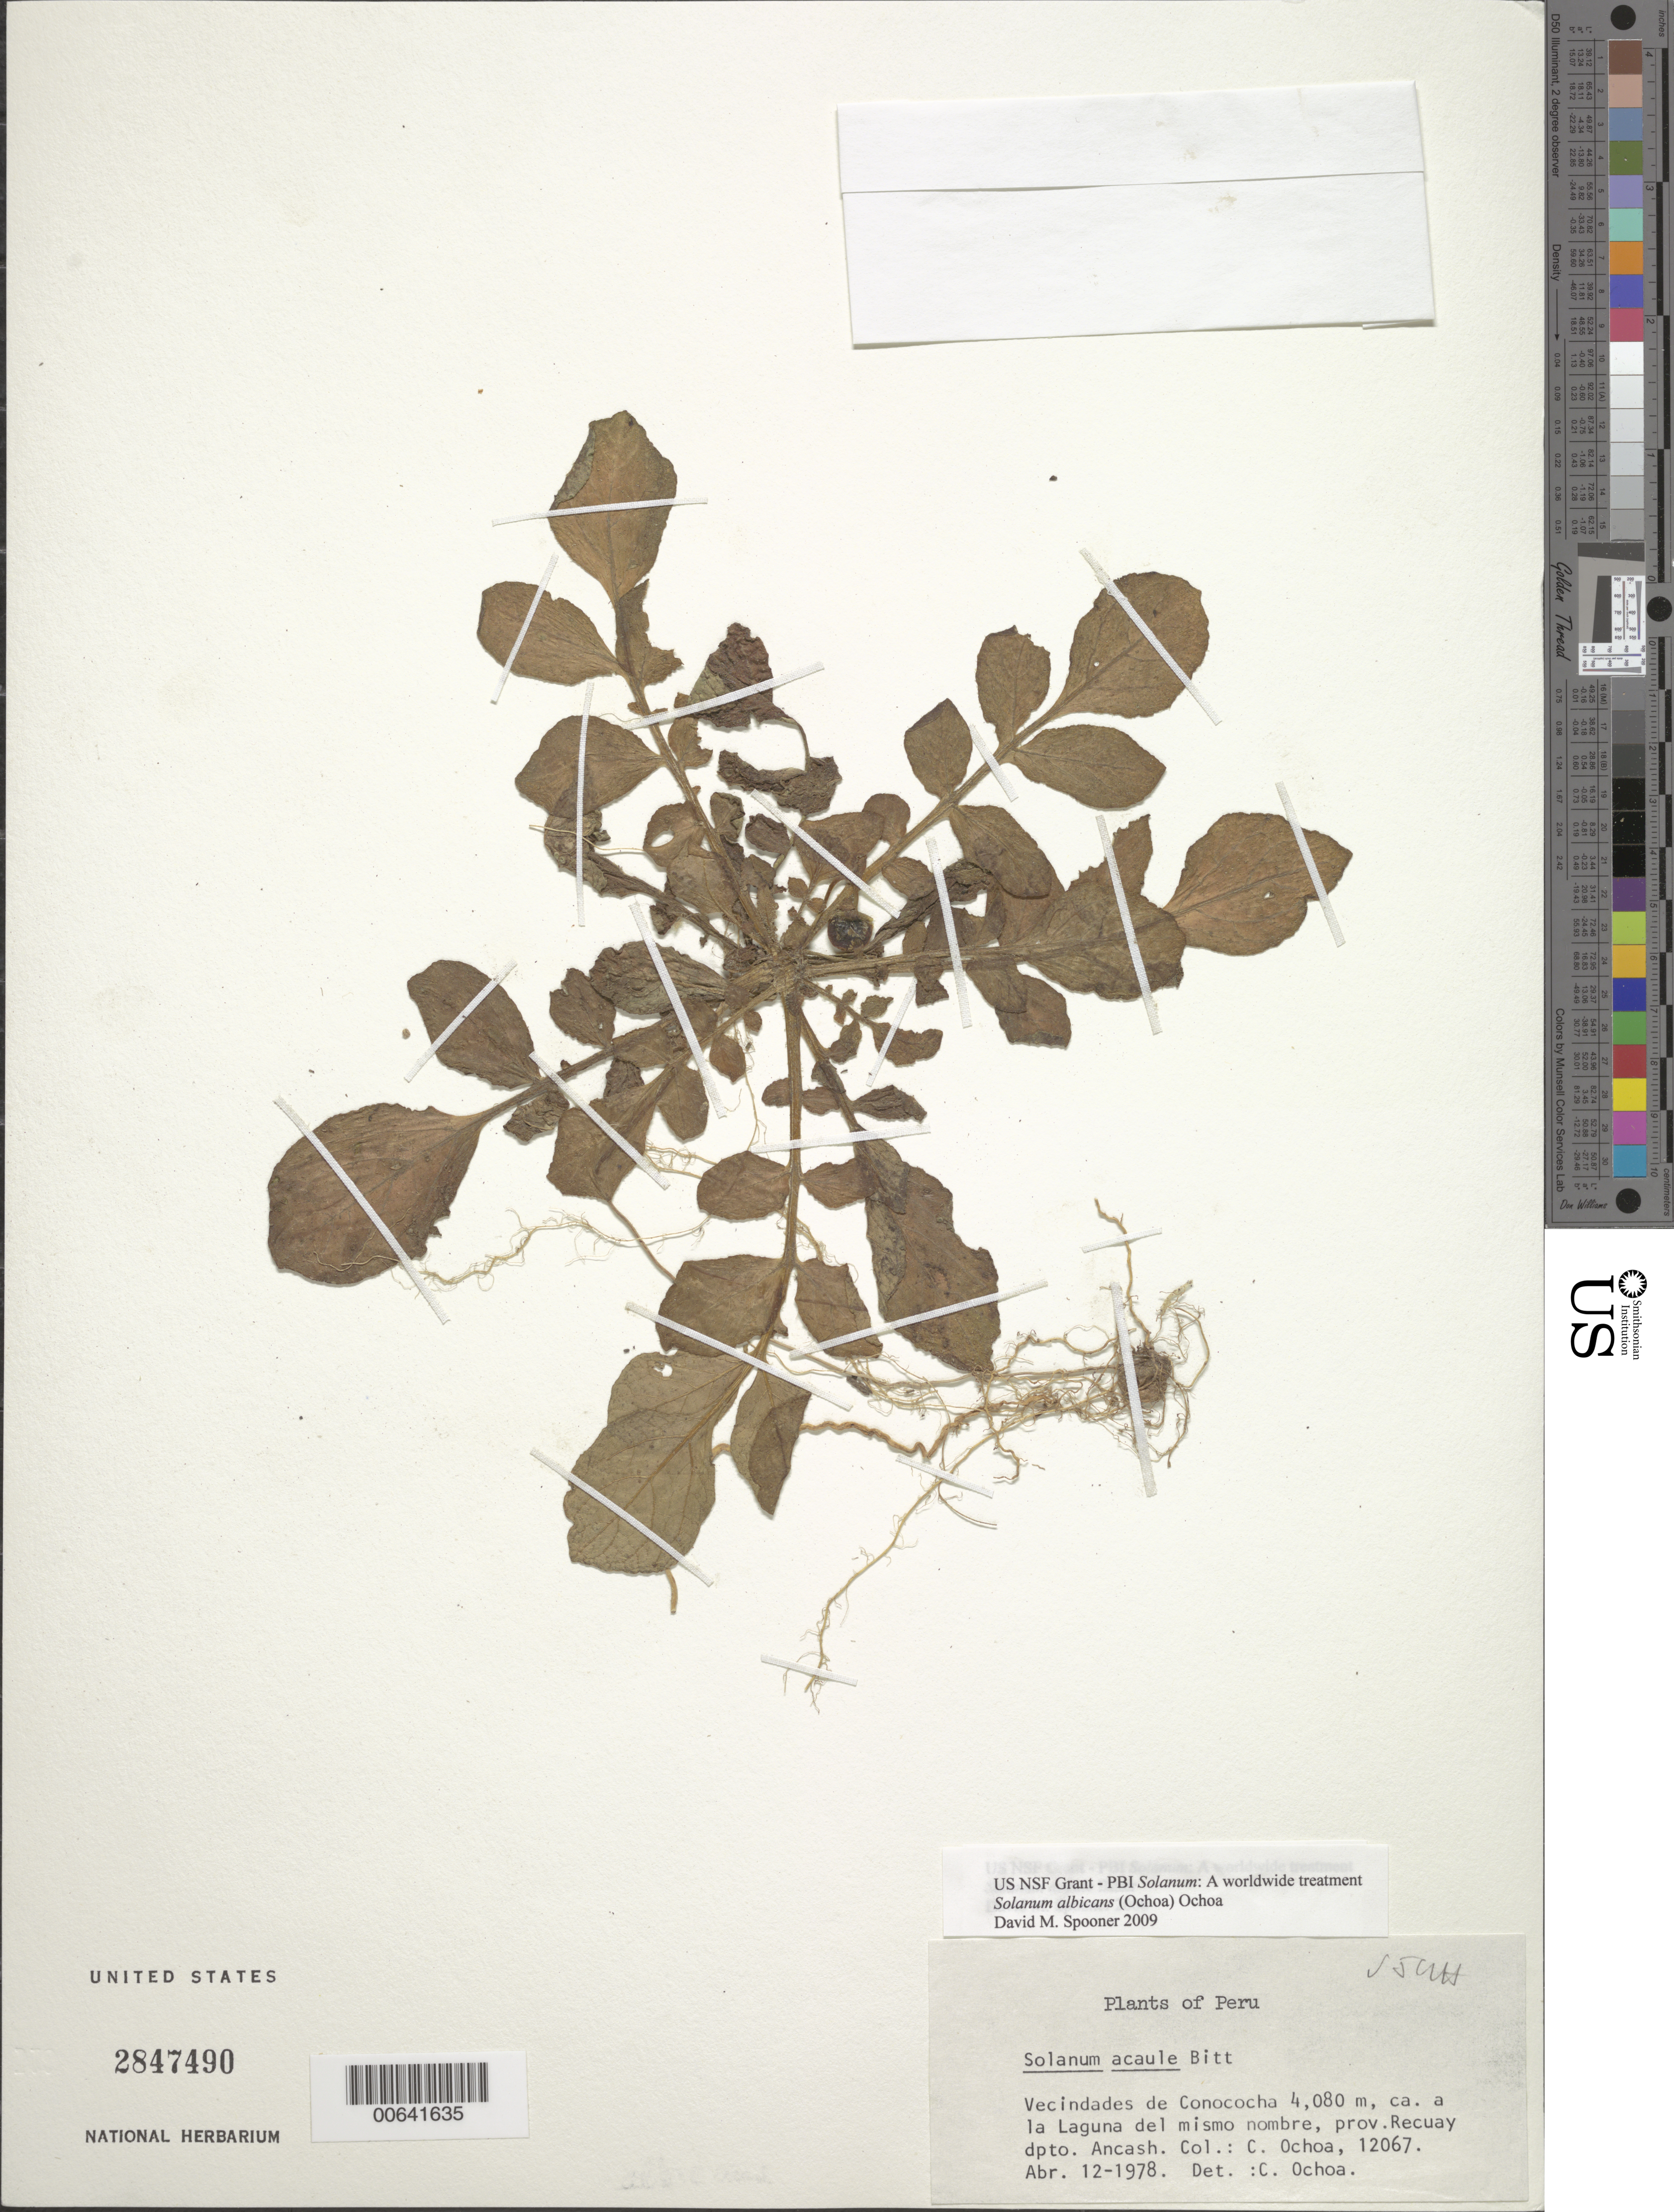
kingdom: Plantae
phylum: Tracheophyta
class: Magnoliopsida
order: Solanales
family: Solanaceae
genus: Solanum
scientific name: Solanum albicans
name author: (Ochoa) Ochoa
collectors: C. Ochoa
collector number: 12067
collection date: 1978-04-12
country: Peru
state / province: Ancash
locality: Vecindades de Conococha, ca. a la Laguna del mismo nombre, prov. Recuay dpto. Ancash.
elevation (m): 4080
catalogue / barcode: US 2847490